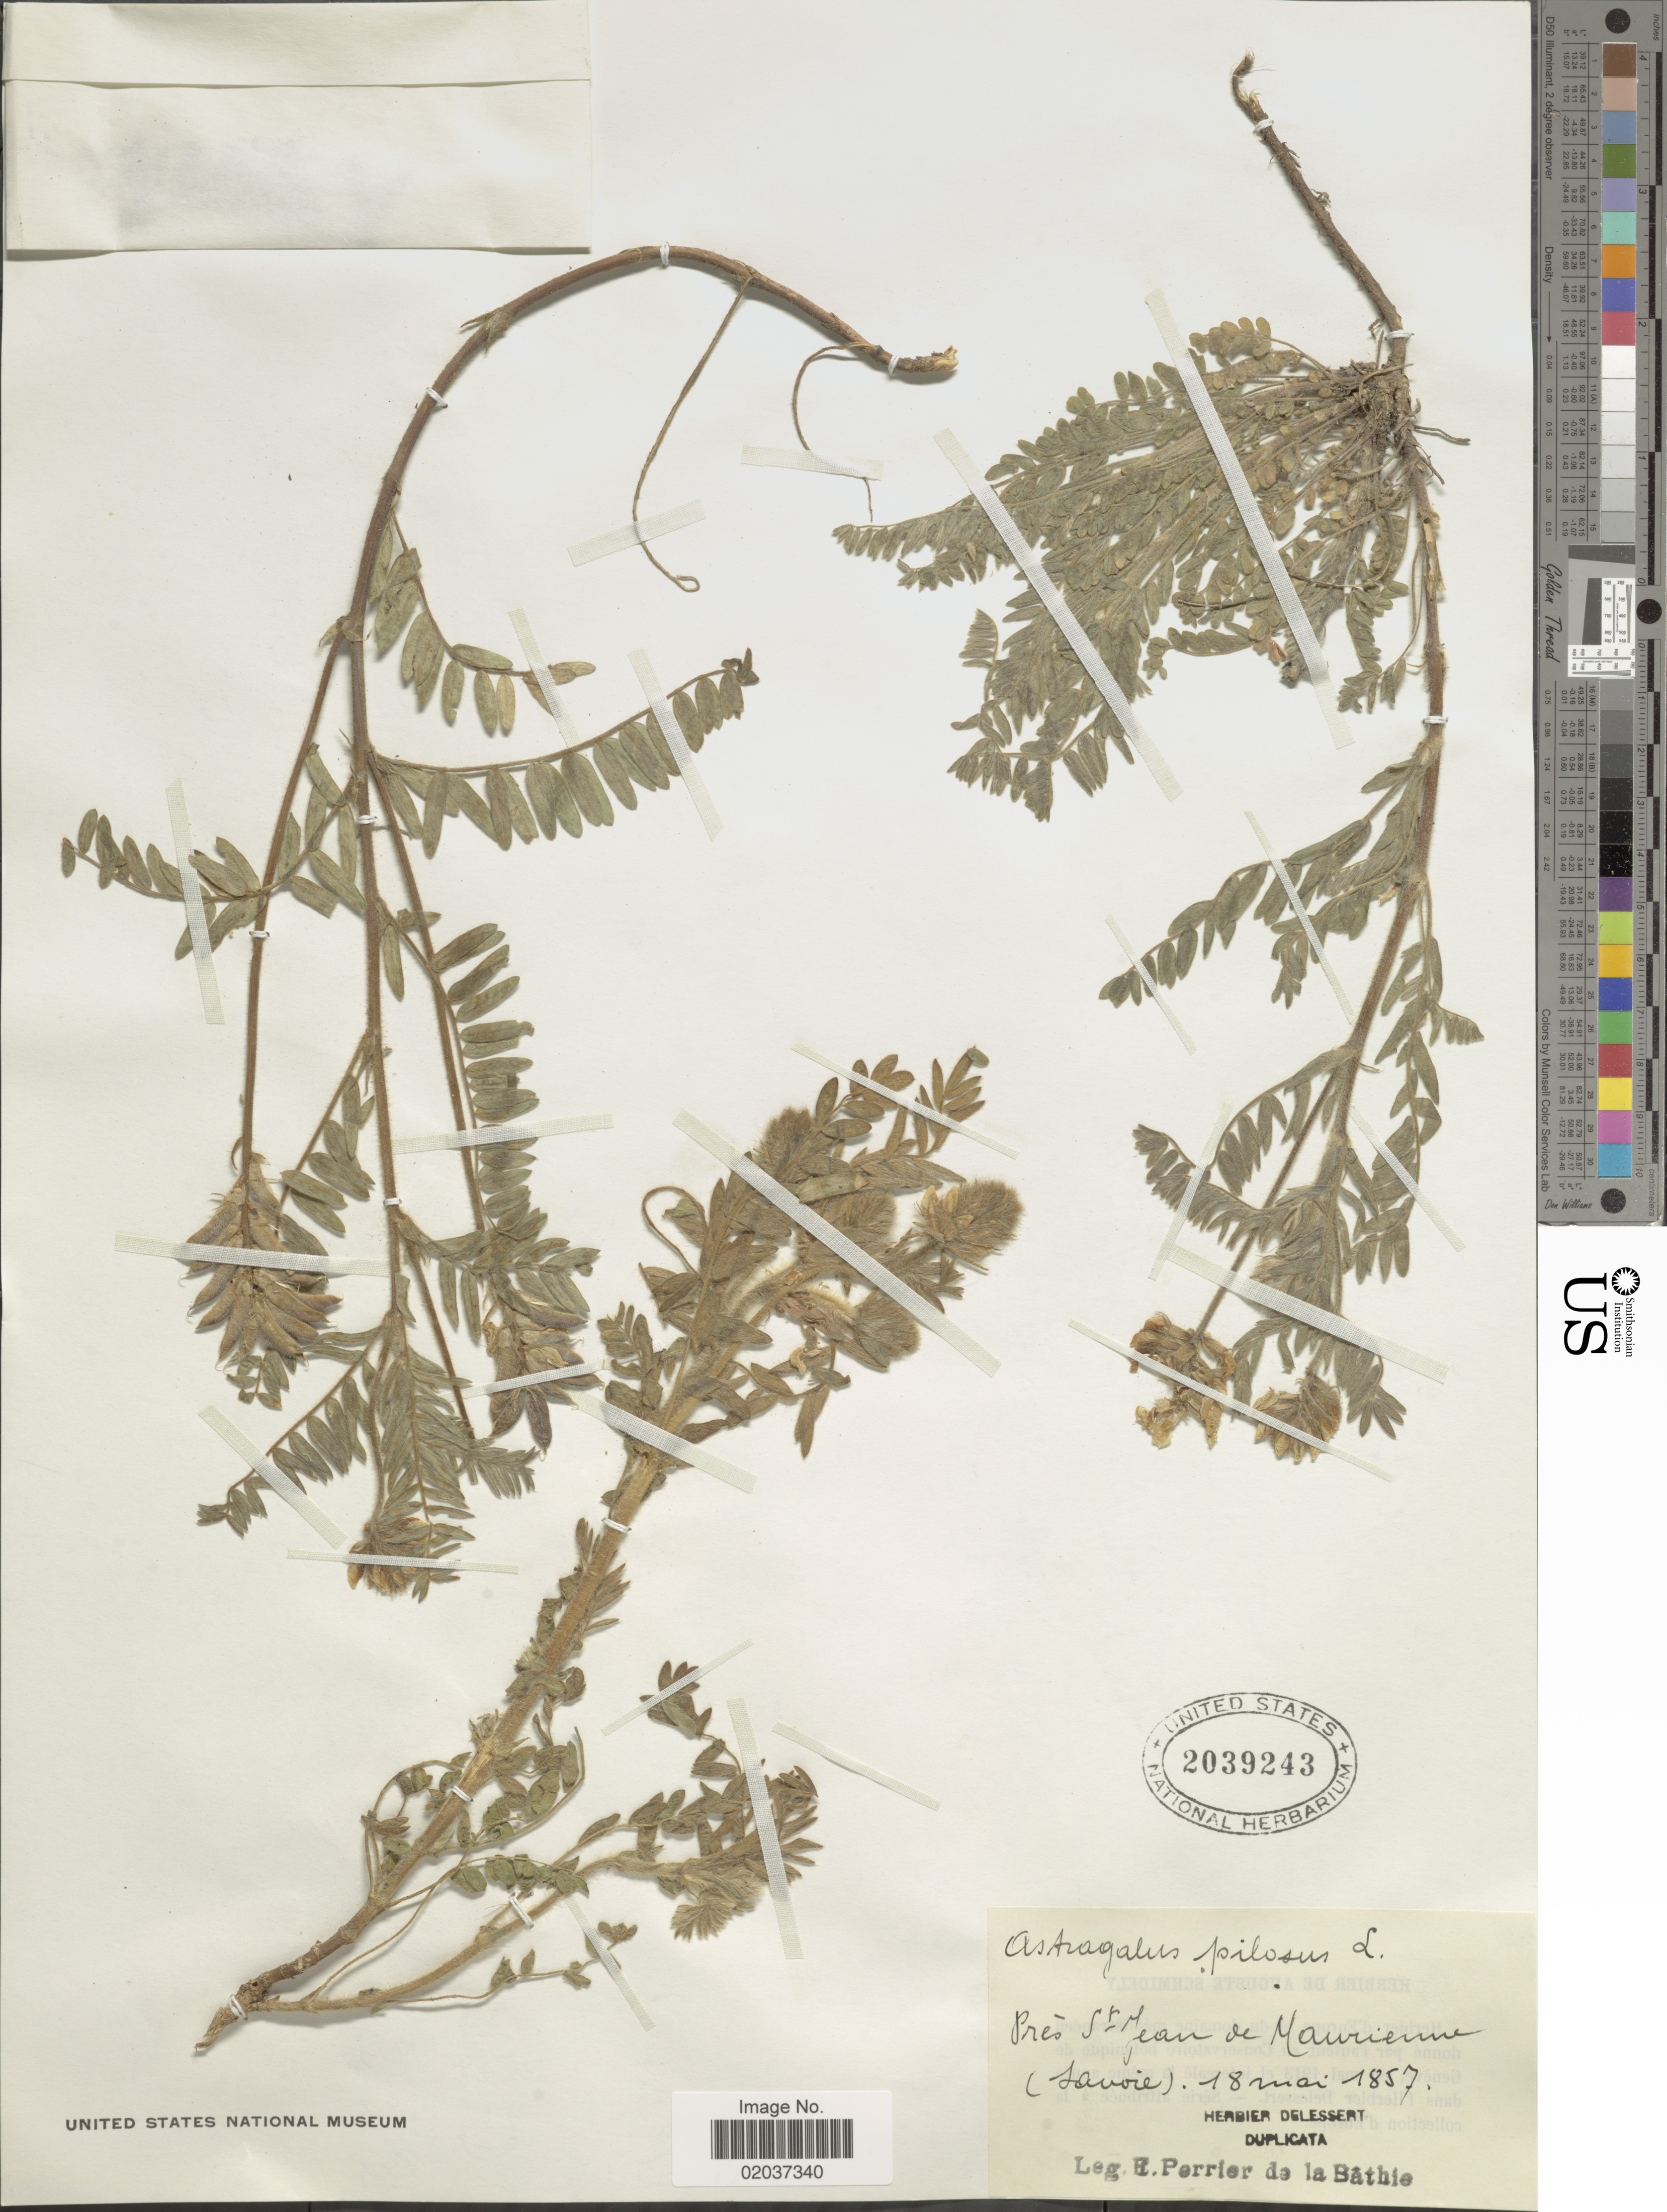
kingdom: Plantae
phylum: Tracheophyta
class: Magnoliopsida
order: Fabales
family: Fabaceae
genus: Astragalus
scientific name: Astragalus pilosus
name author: L.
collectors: E. Perrier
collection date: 1857-05-18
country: France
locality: Pres St. Jean de Maurienne (Savoie)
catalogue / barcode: US 2039243